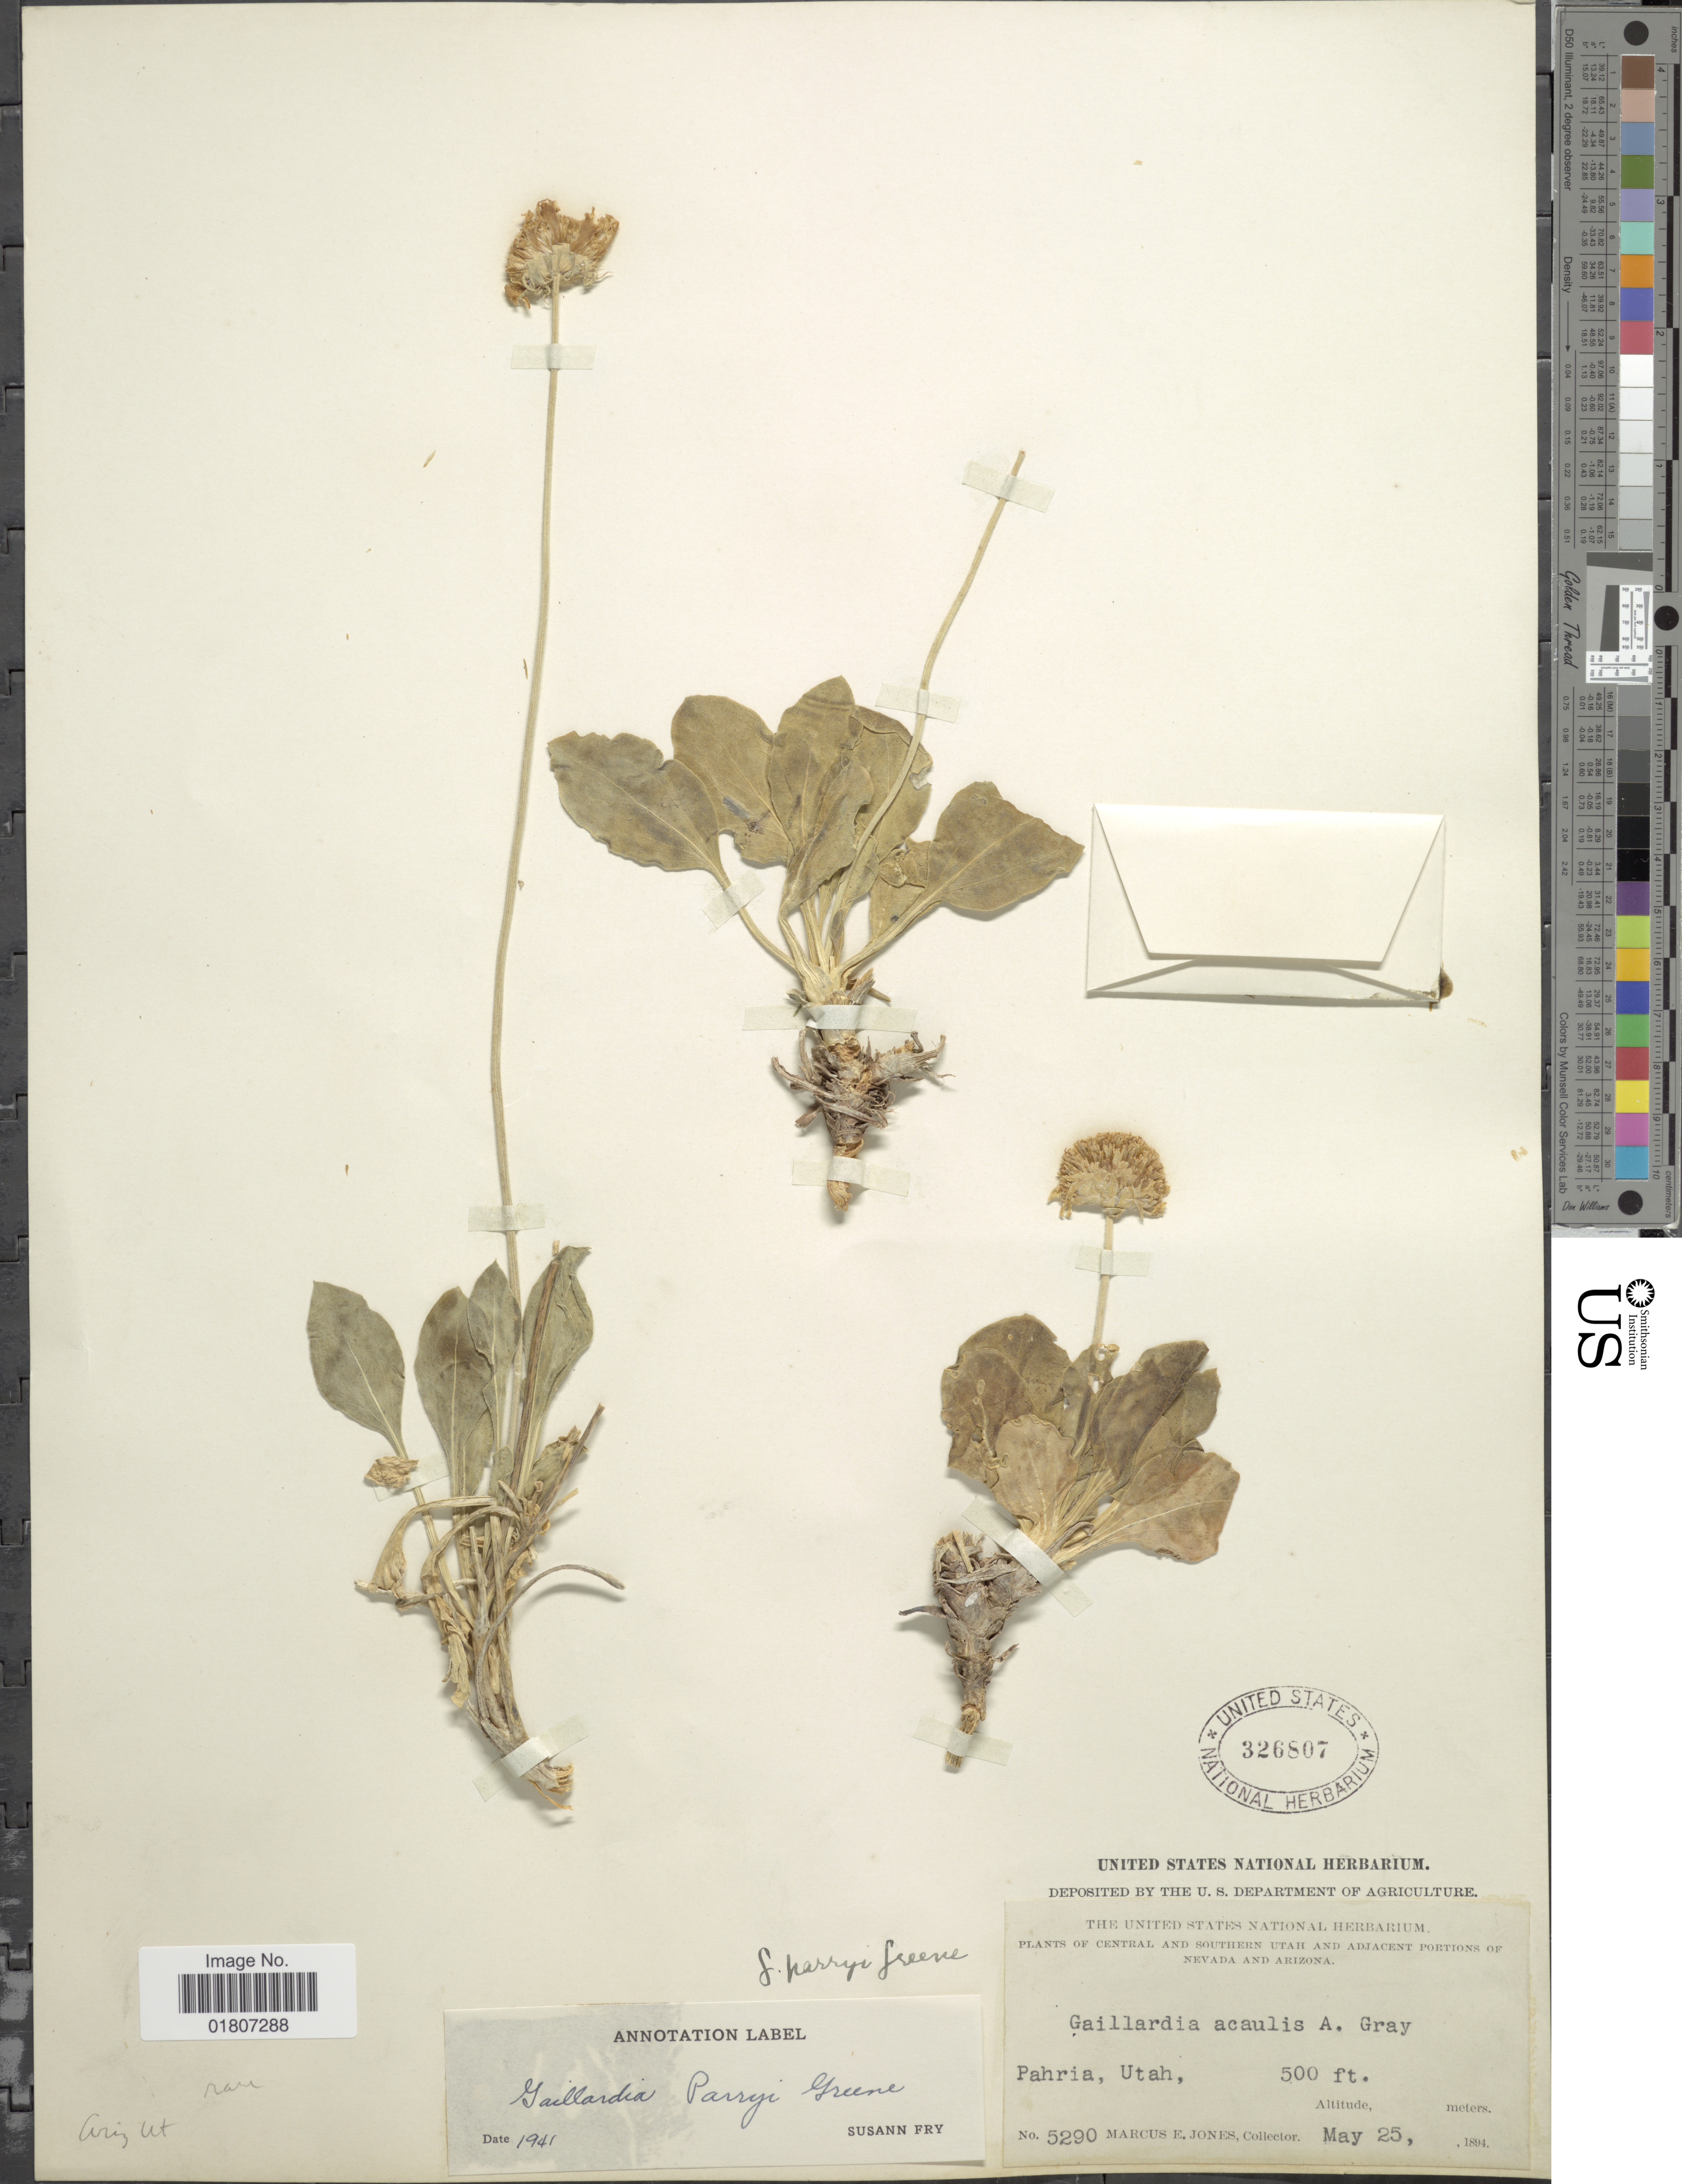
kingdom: Plantae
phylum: Tracheophyta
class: Magnoliopsida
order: Asterales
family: Asteraceae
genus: Gaillardia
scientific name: Gaillardia parryi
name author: Greene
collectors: M. E. Jones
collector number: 5290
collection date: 1894-05-25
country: United States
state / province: Utah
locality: Central and Southern Arizona. Pahria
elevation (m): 152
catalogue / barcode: US 326807